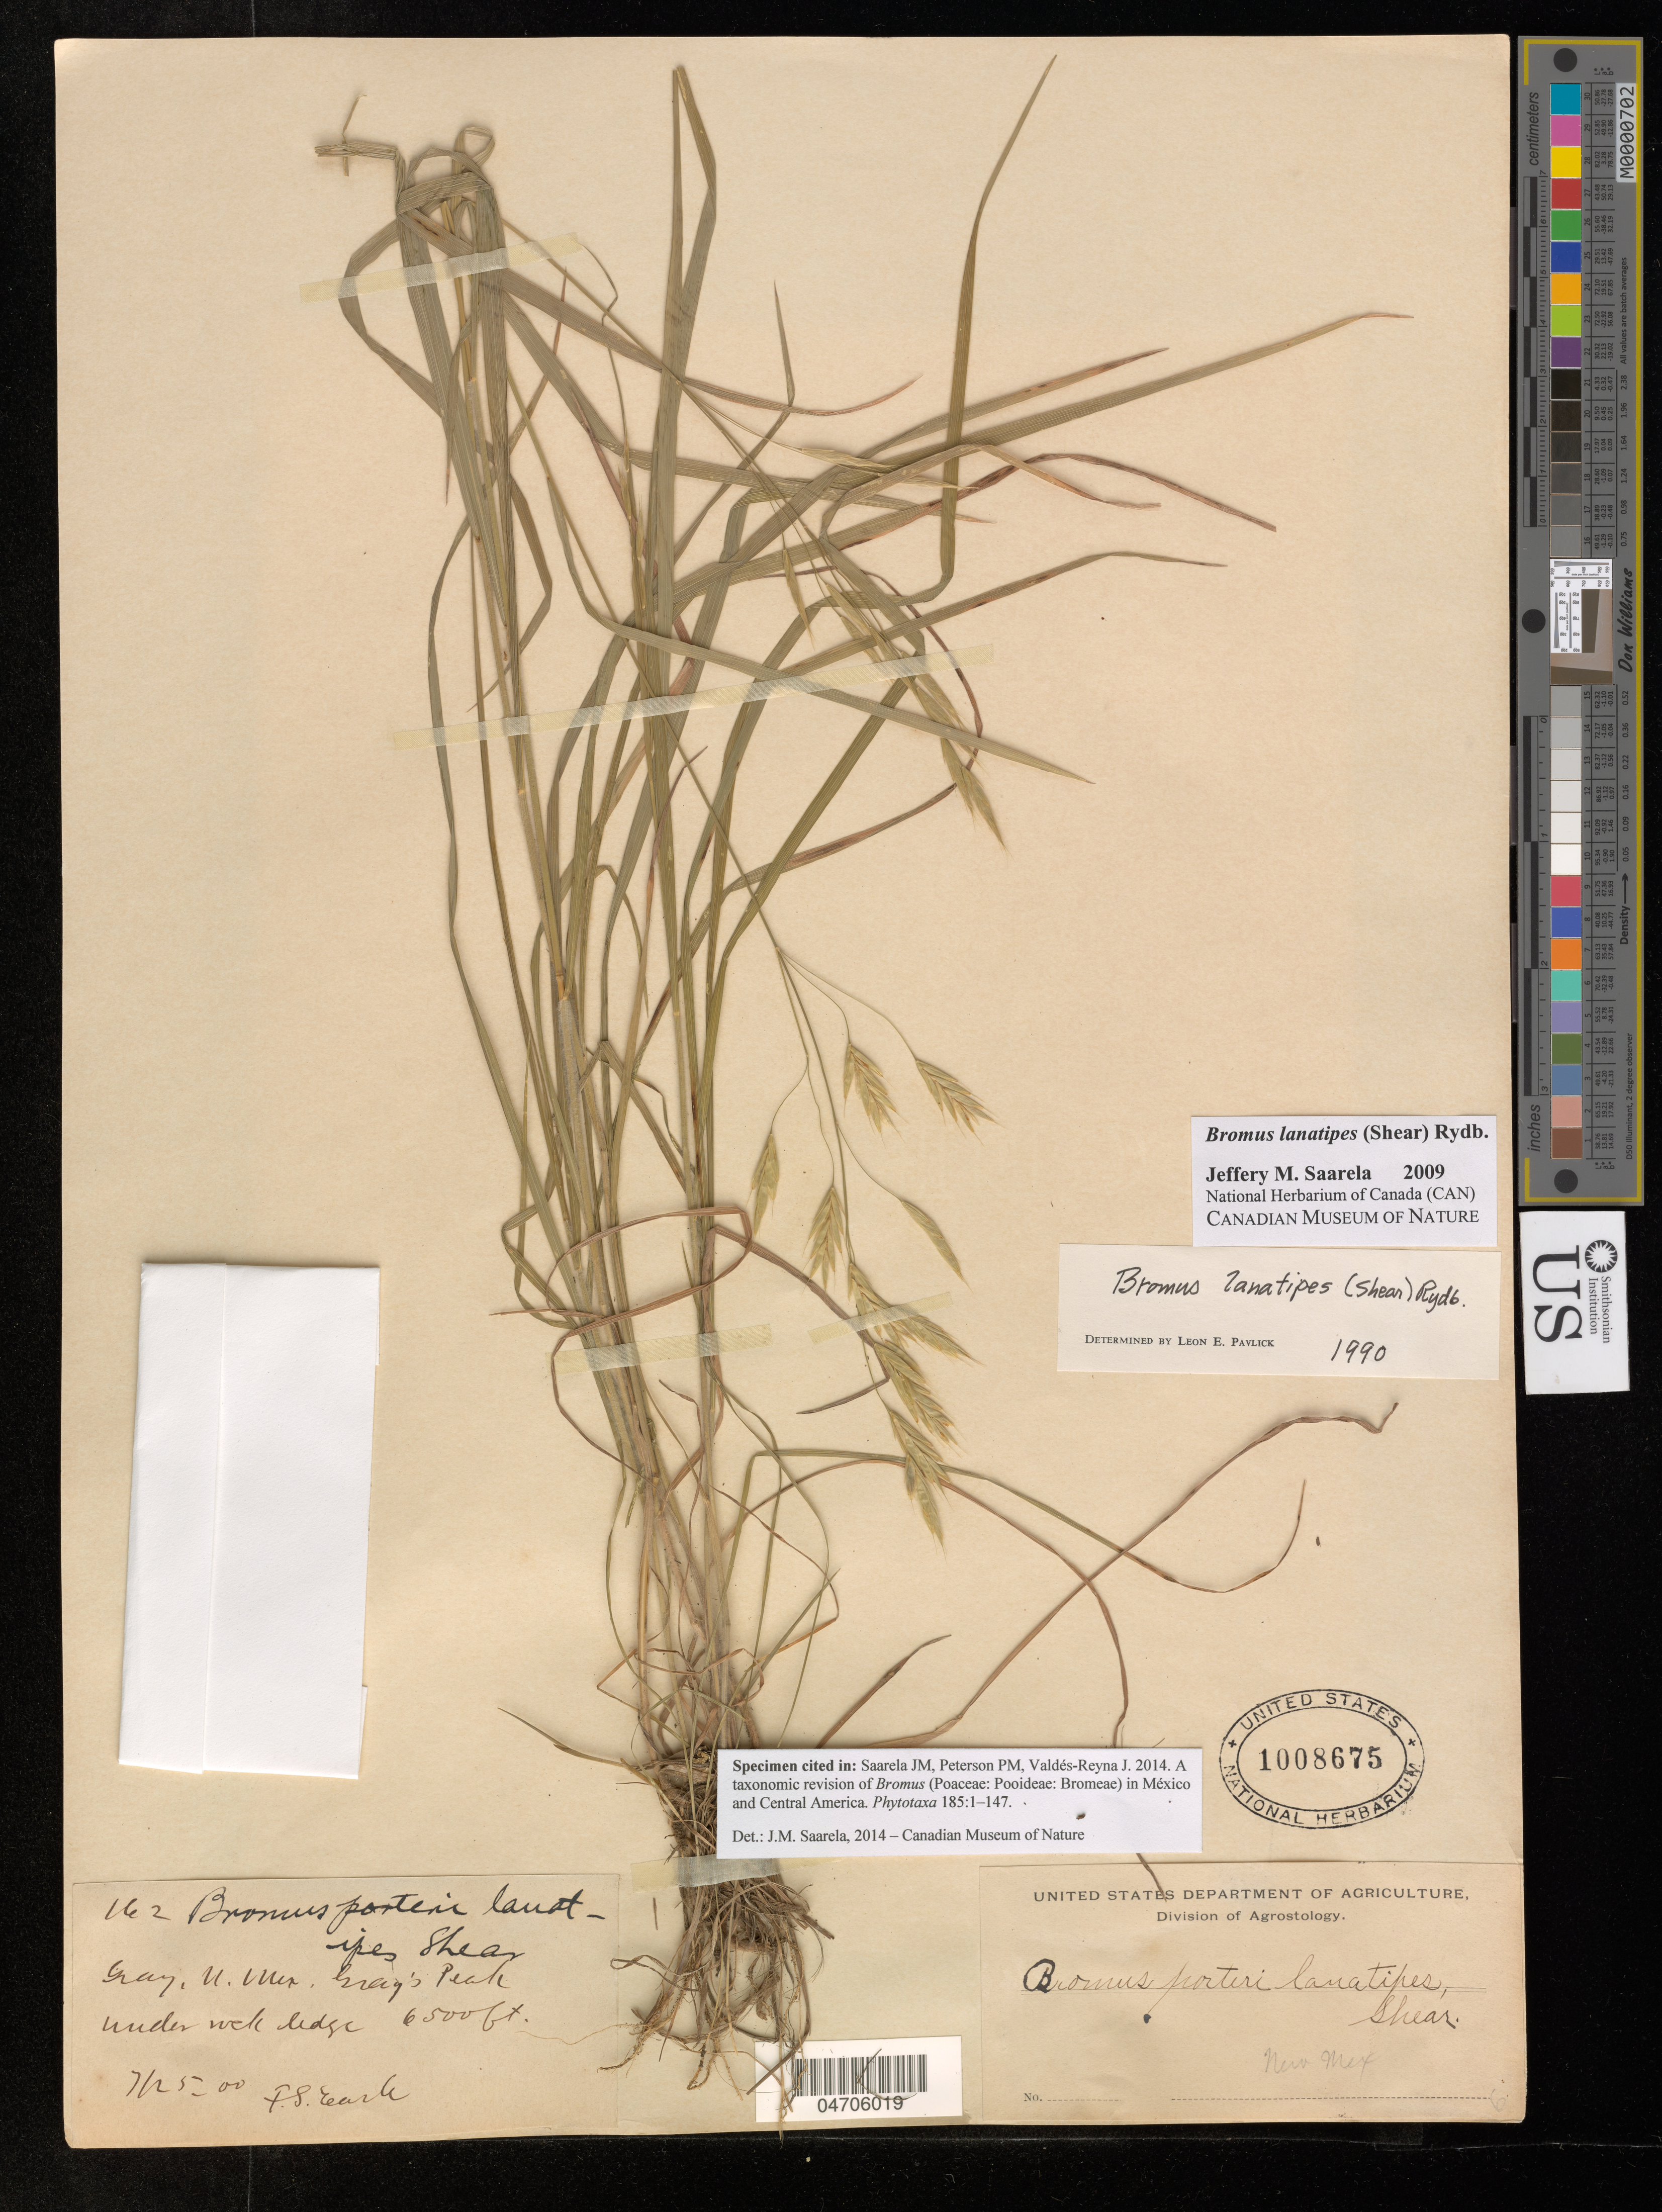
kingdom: Plantae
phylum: Tracheophyta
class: Liliopsida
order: Poales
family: Poaceae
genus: Bromus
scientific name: Bromus lanatipes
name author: (Shear) Rydb.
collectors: F. S. Earle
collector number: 162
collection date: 1900-07-25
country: United States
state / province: New Mexico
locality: Gray. Gray's Peak under rock ledge.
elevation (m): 1981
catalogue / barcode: US 1008675